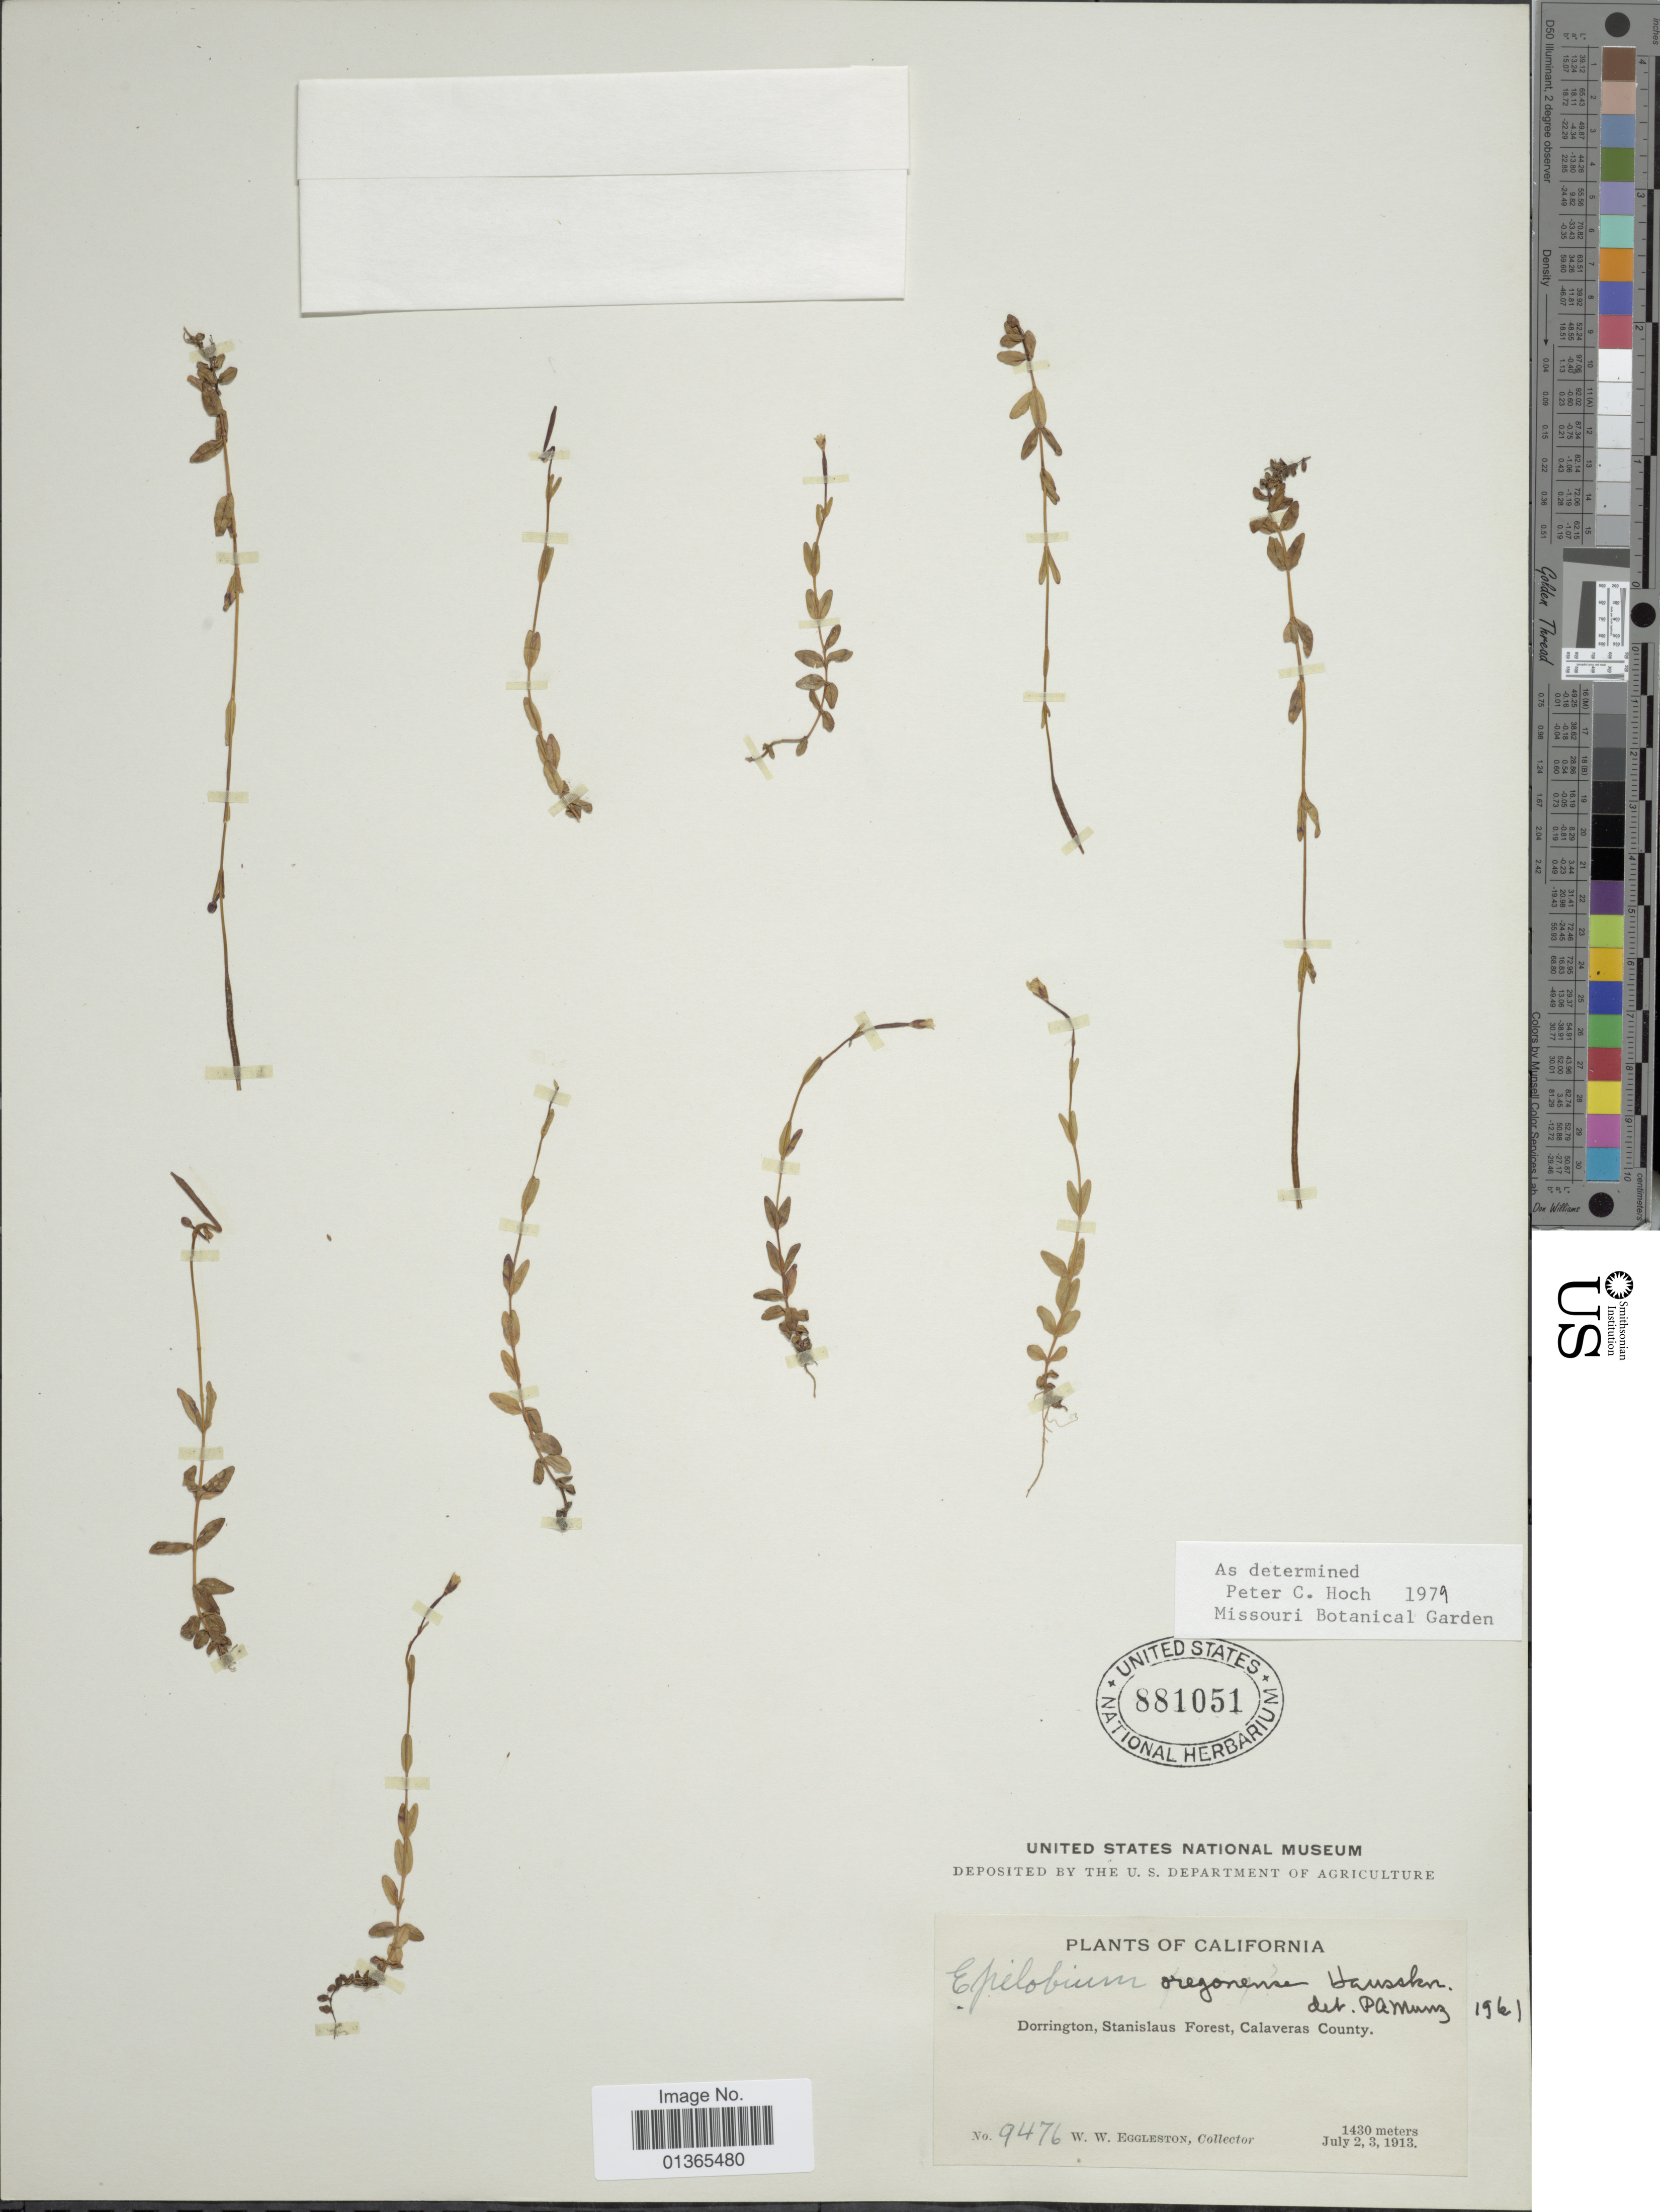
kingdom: Plantae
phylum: Tracheophyta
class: Magnoliopsida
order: Myrtales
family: Onagraceae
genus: Epilobium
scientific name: Epilobium oregonense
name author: Hausskn.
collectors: W. W. Eggleston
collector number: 9476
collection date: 1913-07-02/1913-07-03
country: United States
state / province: California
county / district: Calaveras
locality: Dorrington, Stanislaus Forest, Calaveras County.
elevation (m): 1430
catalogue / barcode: US 881051